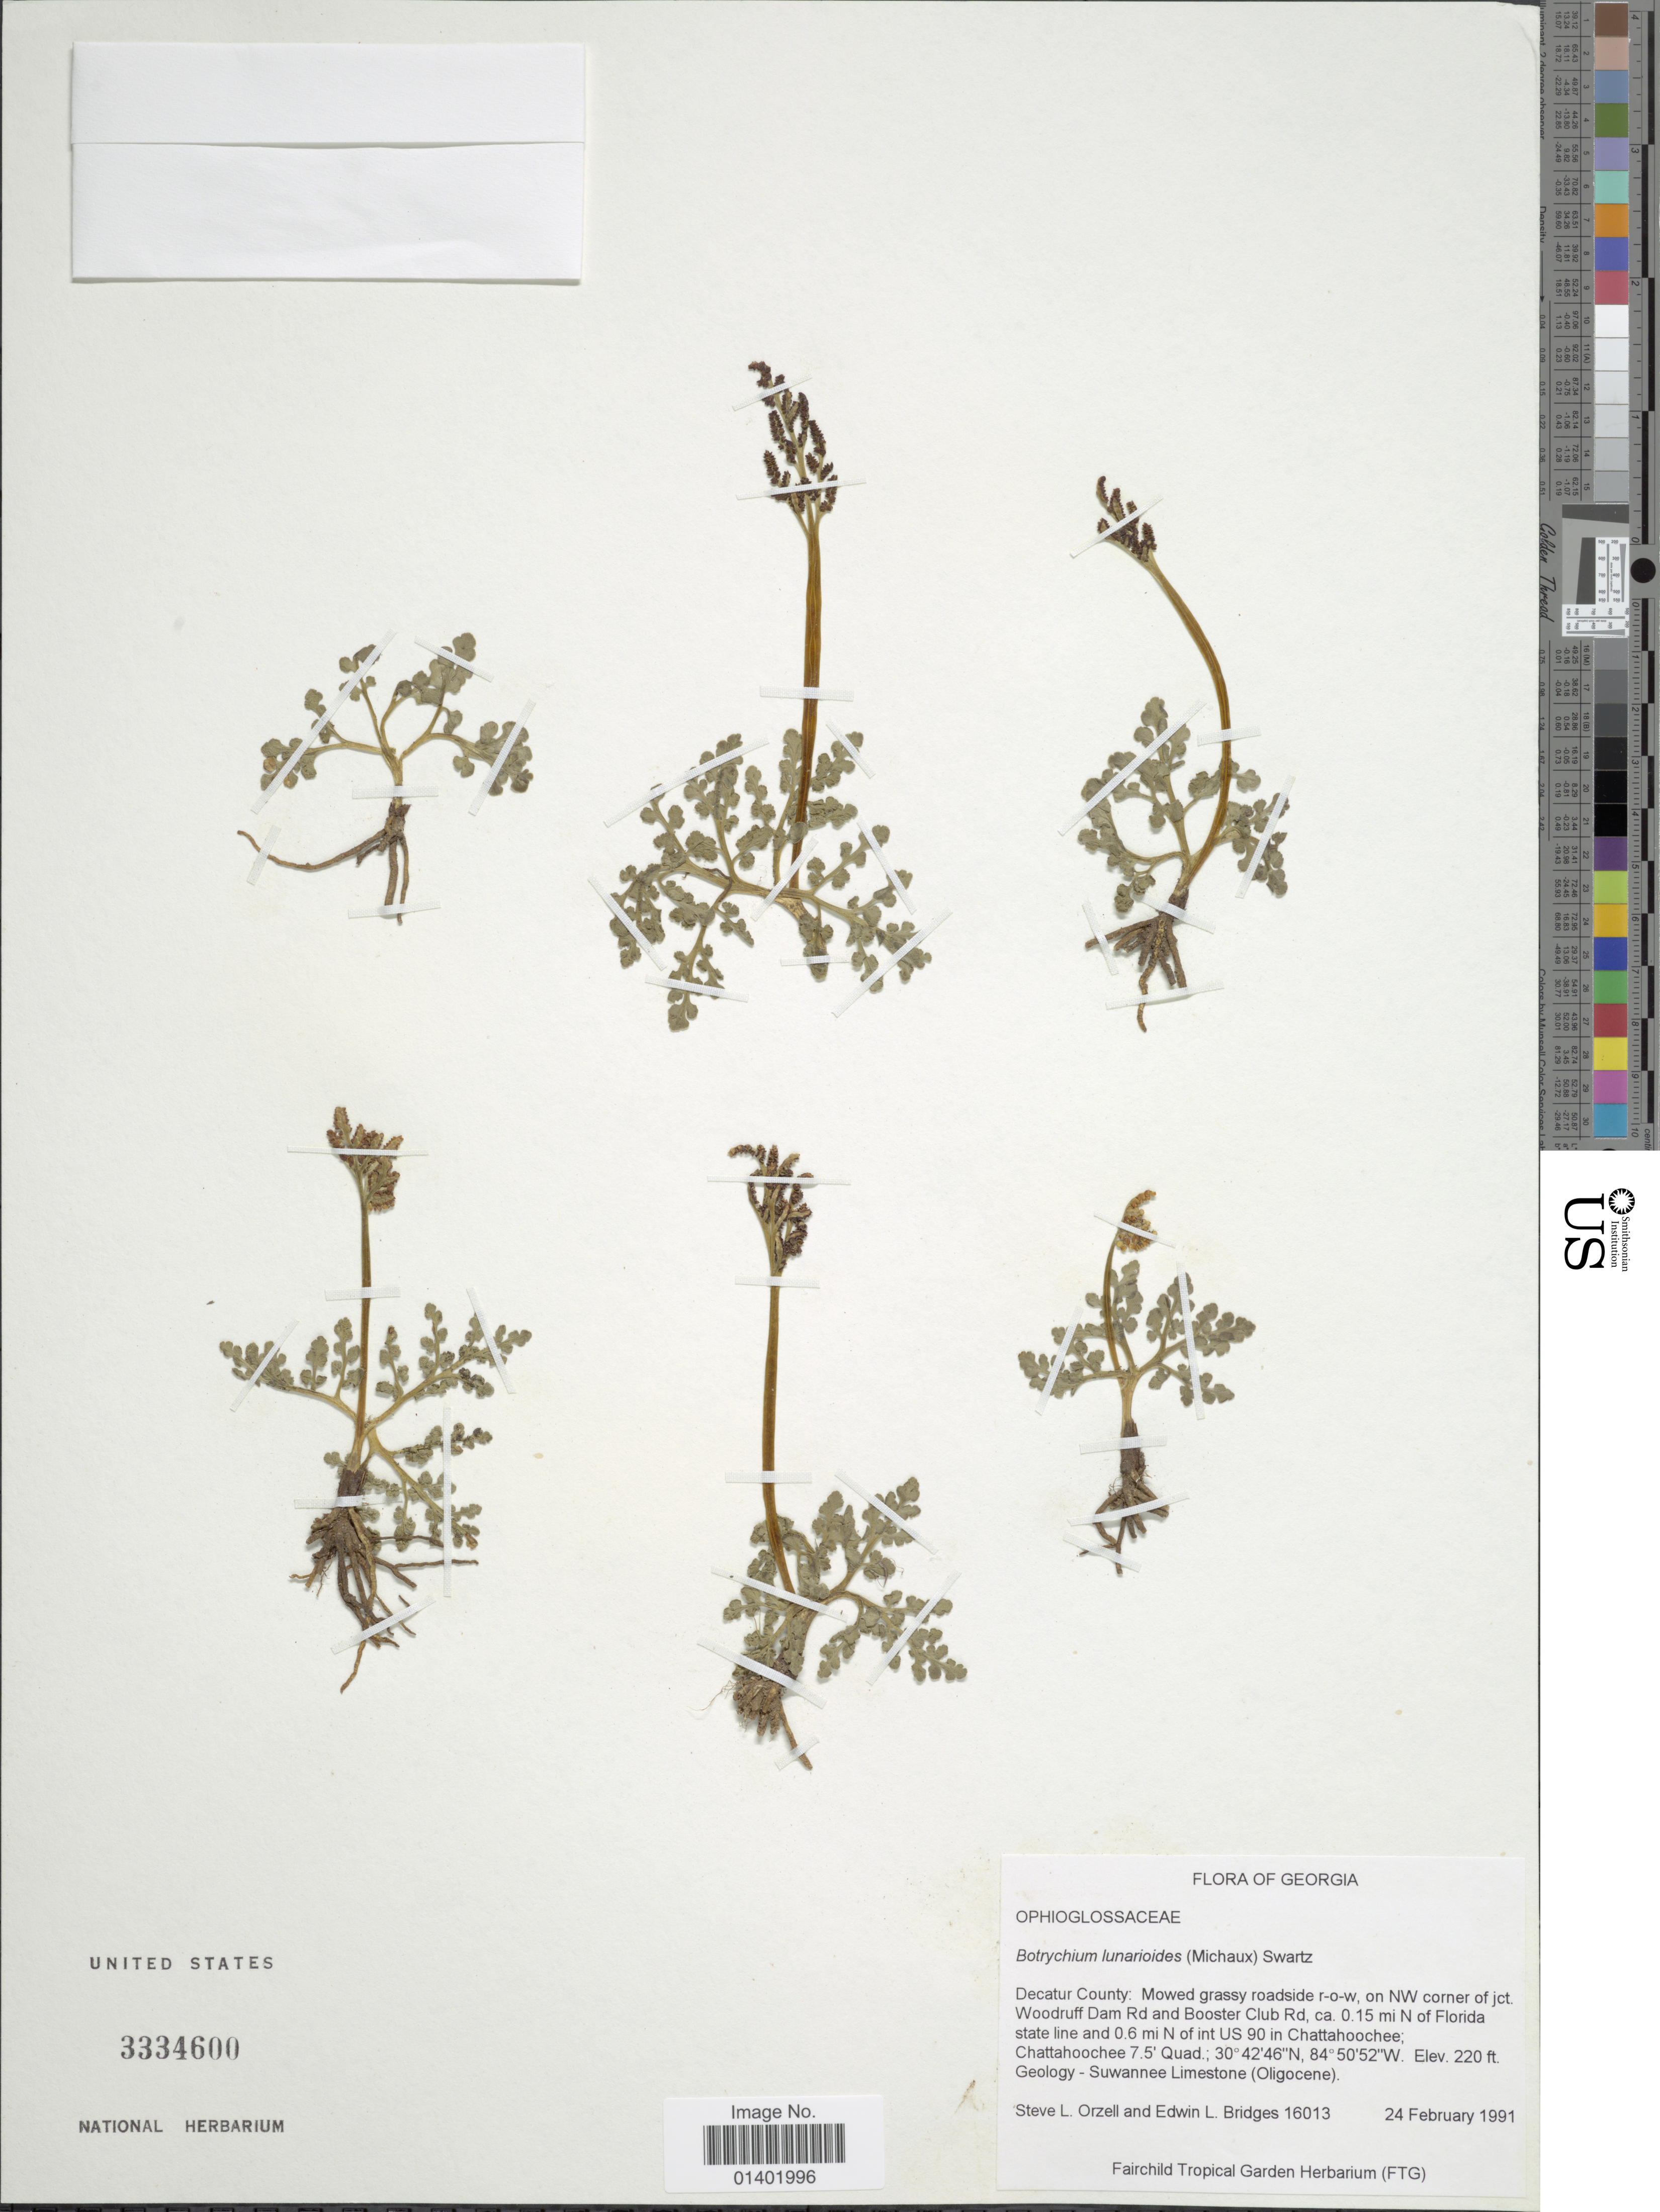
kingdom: Plantae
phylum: Tracheophyta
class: Polypodiopsida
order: Ophioglossales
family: Ophioglossaceae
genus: Botrychium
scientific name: Botrychium lunarioides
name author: (Michaux) Sw.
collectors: S. Orzell & E. Bridges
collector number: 16013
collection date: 1991-02-24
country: United States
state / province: Georgia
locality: Decatur County: Mowed grassy roadsider r-o-w, on NW corner of jct. Woodruff Dam Rd and booster Club Rd. ca. 0.15 mi N of Florida state line and 0.6 mi N of int US 90 in Chattahoochee; Chattahooche 7.5' Quad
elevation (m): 67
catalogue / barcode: US 3334600